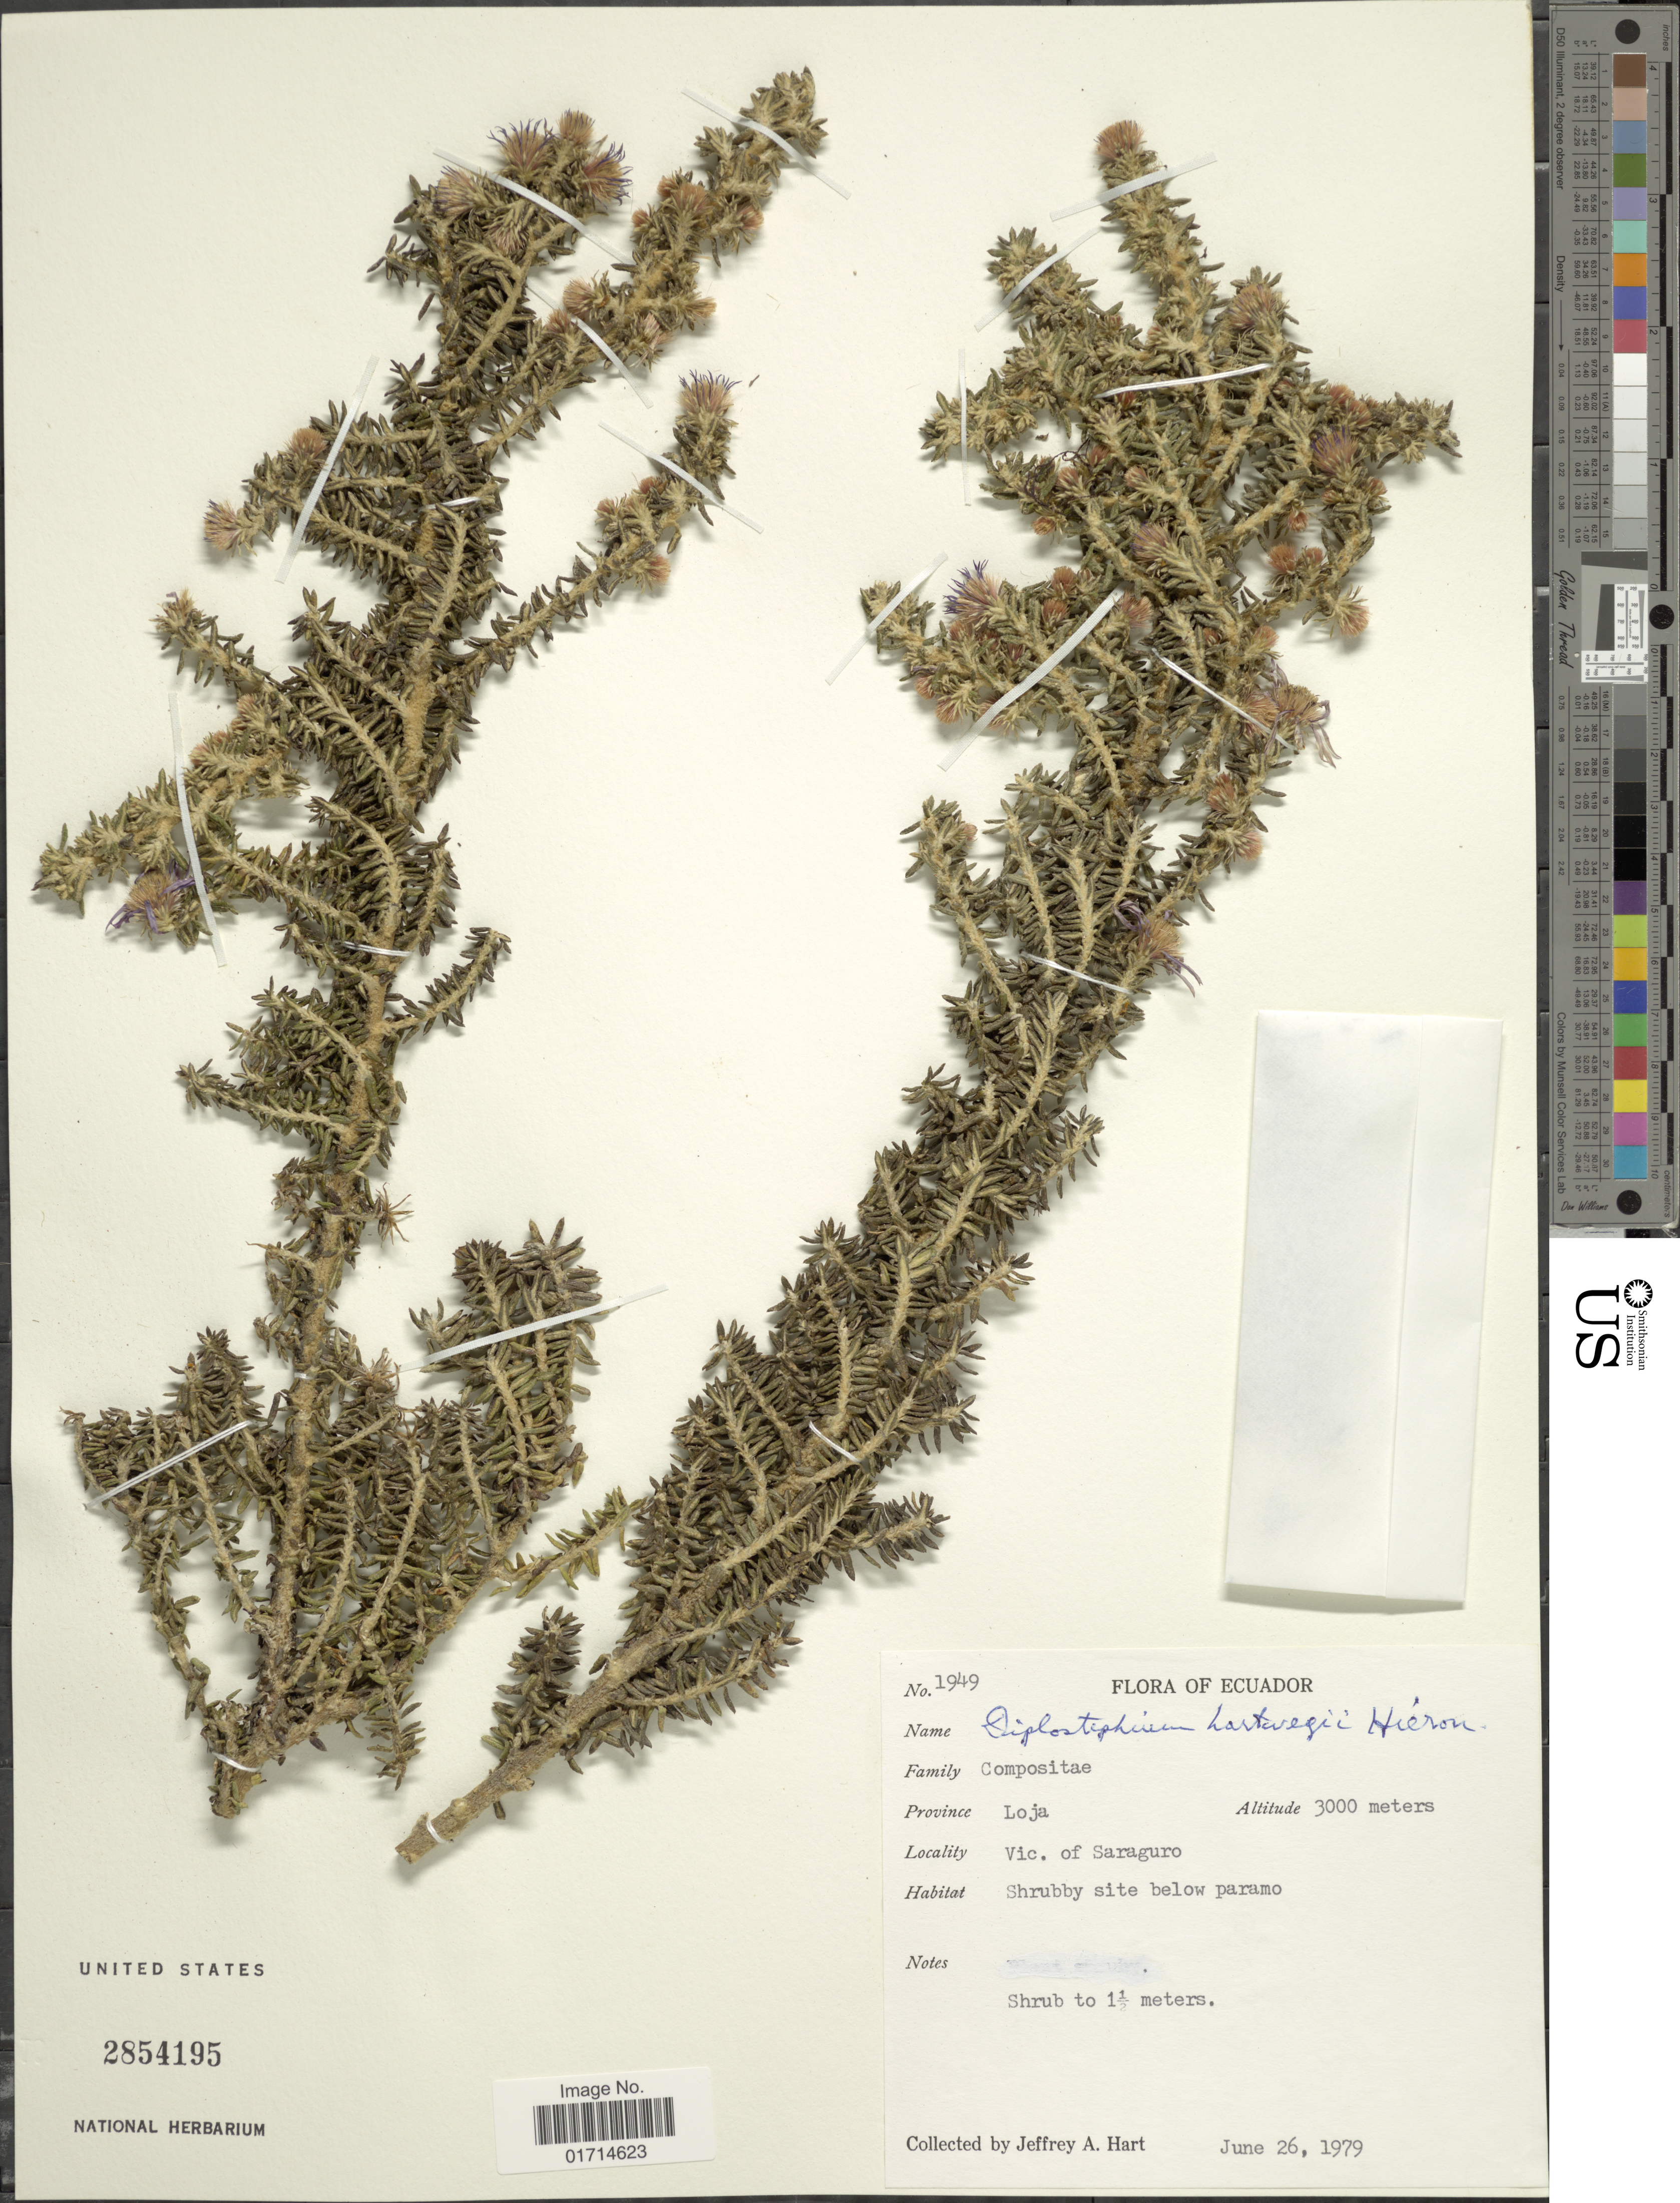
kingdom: Plantae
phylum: Tracheophyta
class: Magnoliopsida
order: Asterales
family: Asteraceae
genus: Diplostephium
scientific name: Diplostephium hartwegii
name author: Hieron.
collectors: J. A. Hart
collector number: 1949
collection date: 1979-06-26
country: Ecuador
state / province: Loja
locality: Vic. of Saraguro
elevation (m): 3000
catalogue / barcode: US 2854195